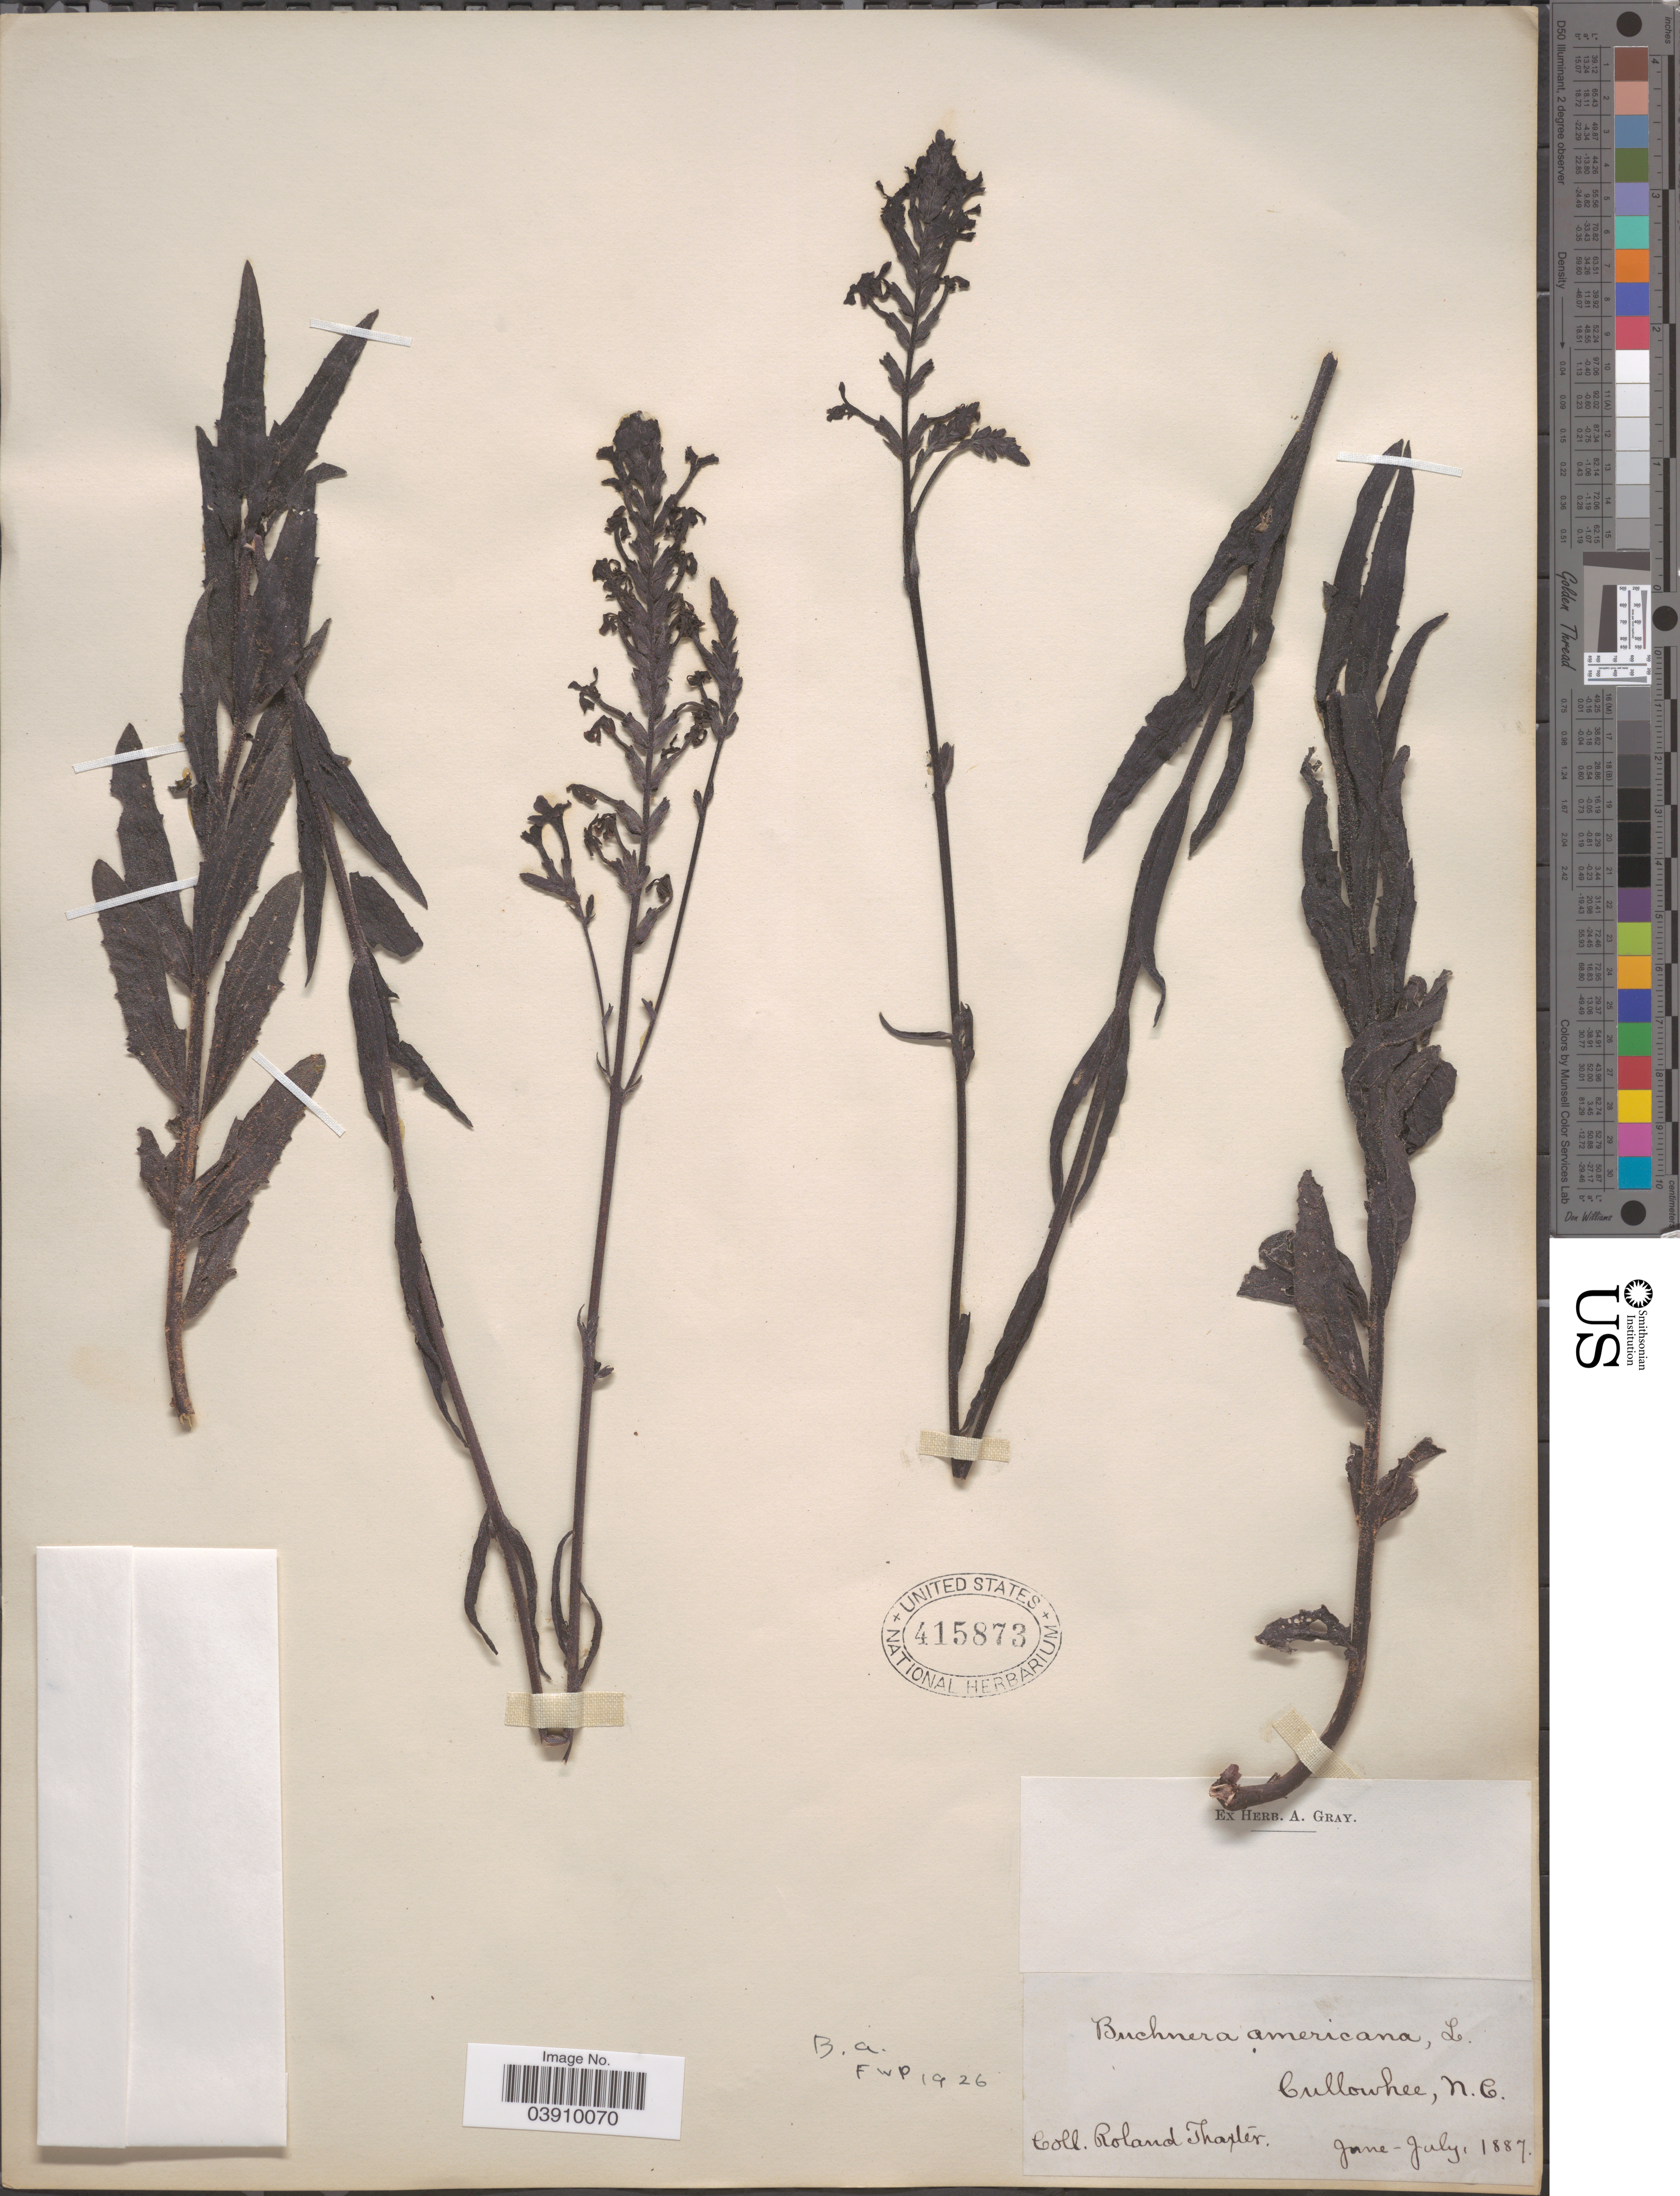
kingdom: Plantae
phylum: Tracheophyta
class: Magnoliopsida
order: Lamiales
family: Orobanchaceae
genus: Buchnera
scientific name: Buchnera americana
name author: L.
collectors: R. Thaxter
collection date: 1887-06/1887-07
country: United States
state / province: North Carolina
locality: Cullowhee.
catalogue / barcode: US 415873